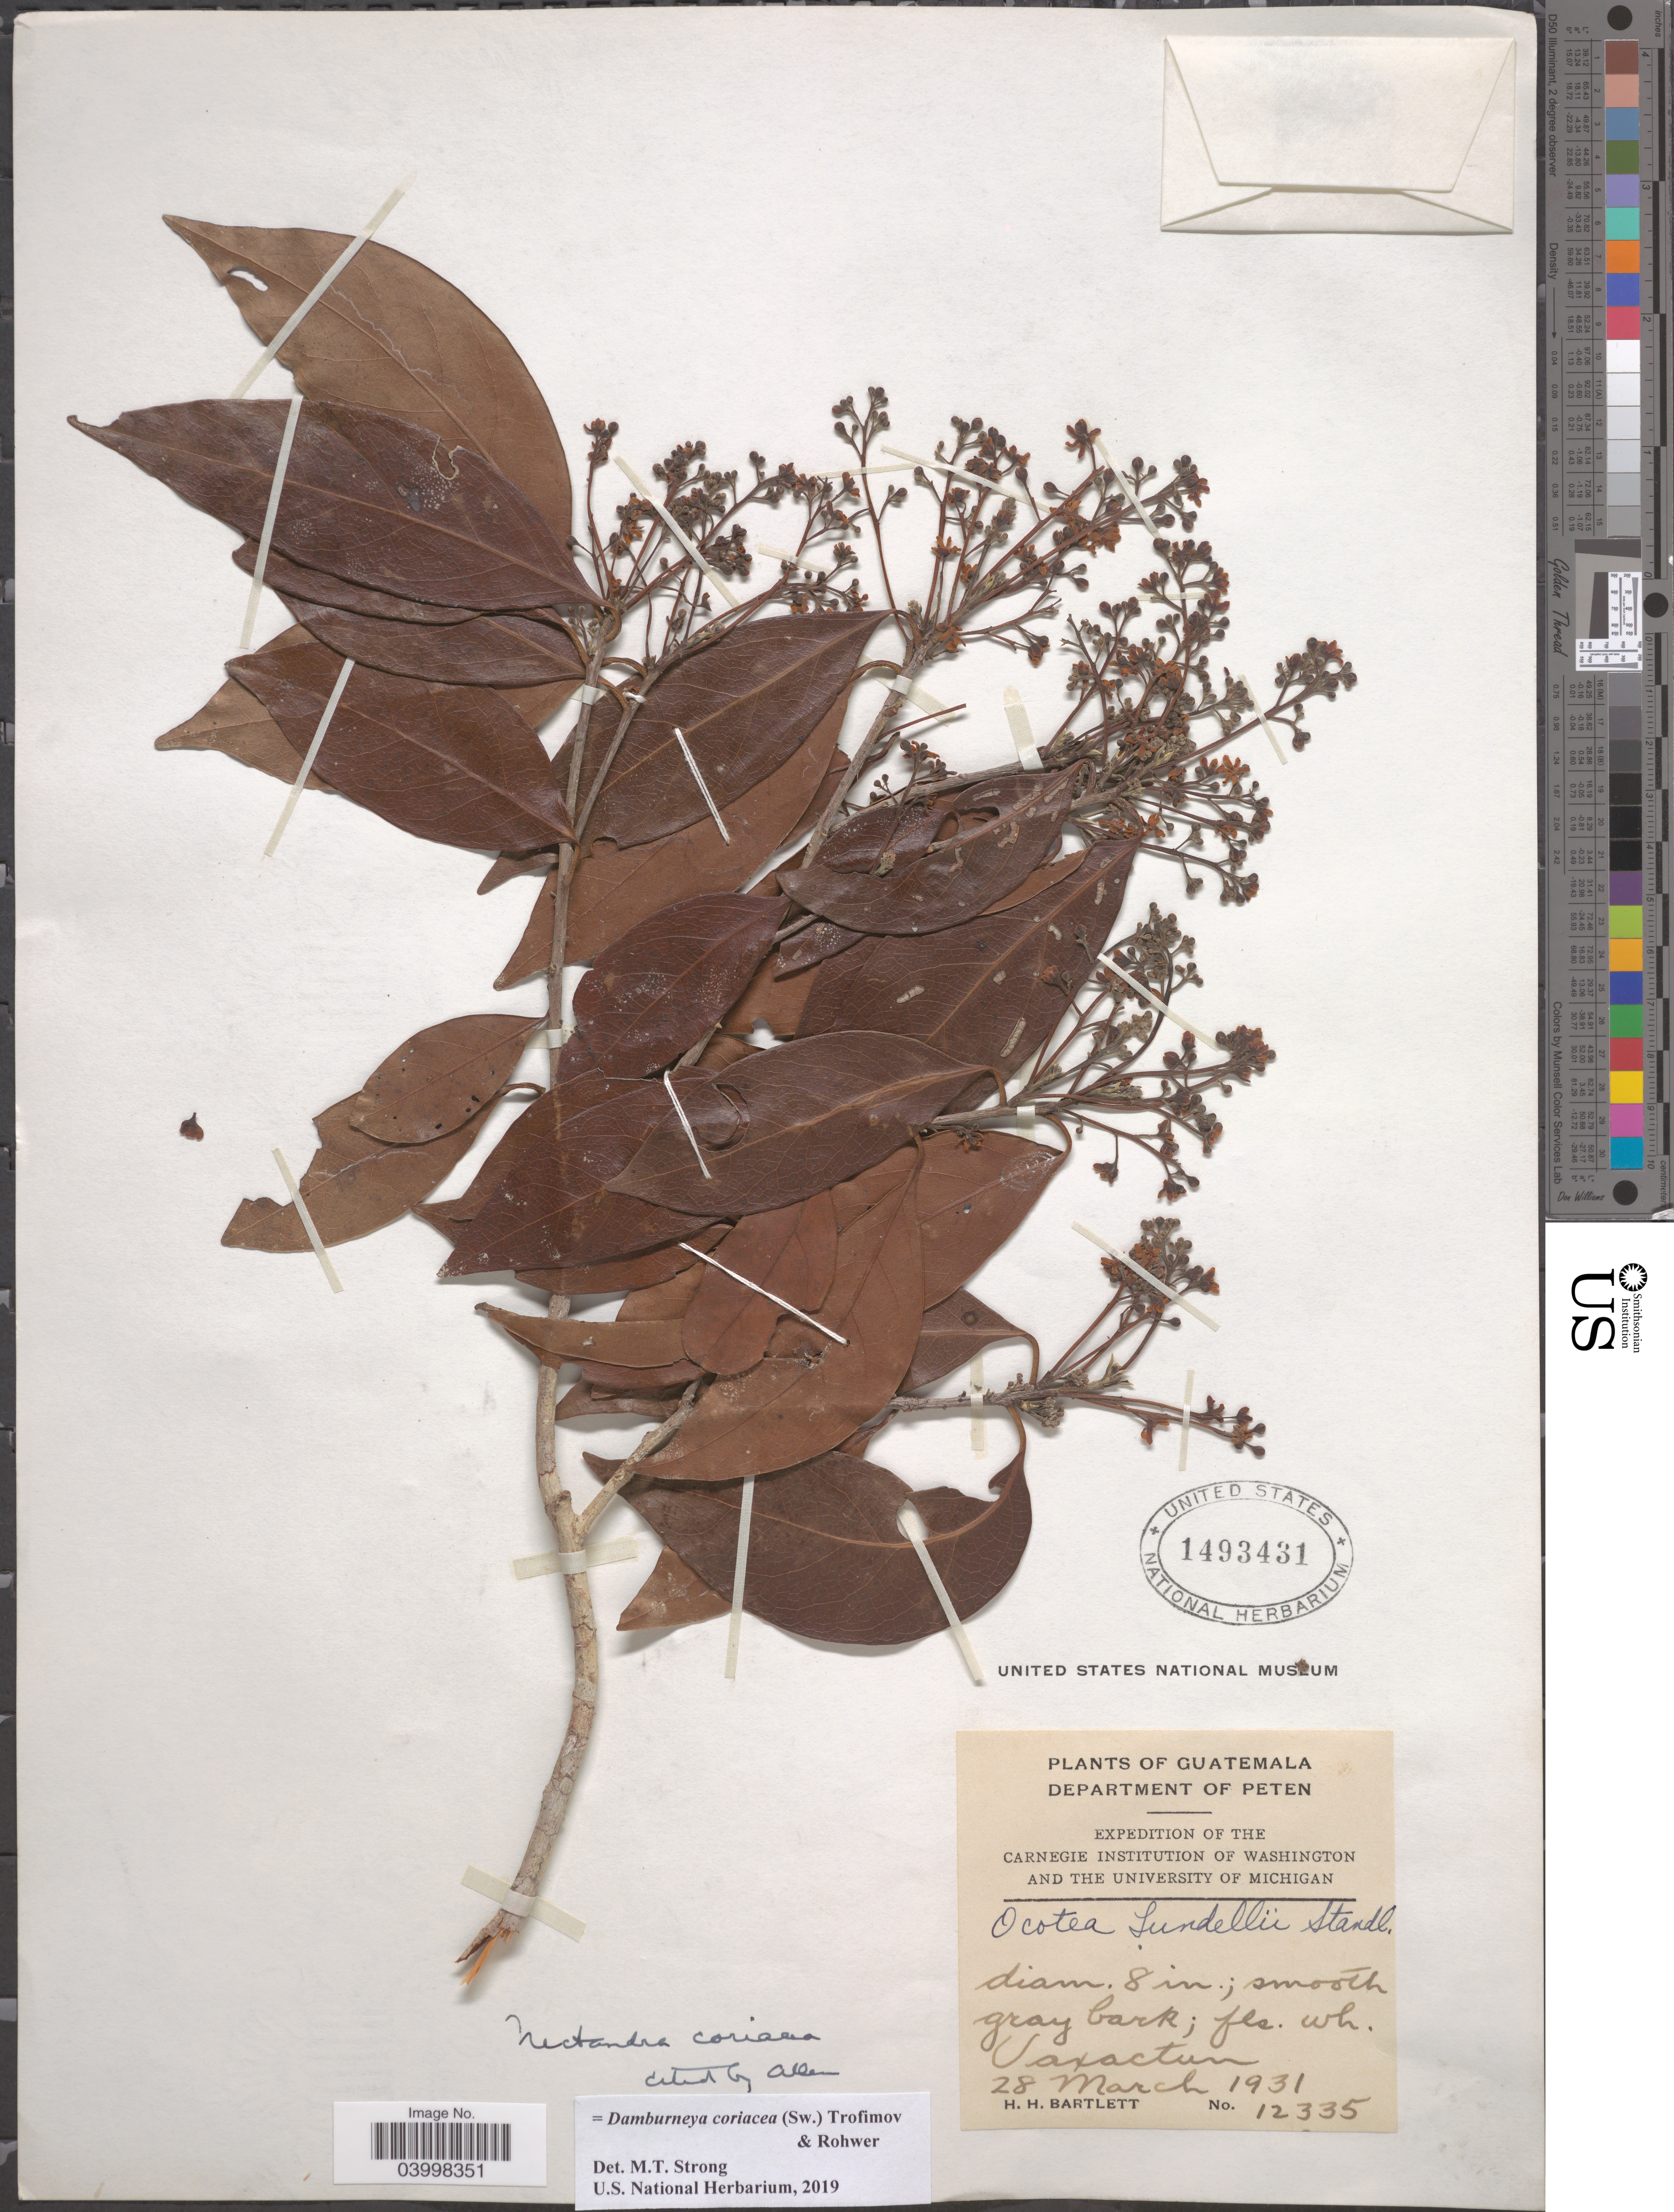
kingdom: Plantae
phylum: Tracheophyta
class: Magnoliopsida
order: Laurales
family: Lauraceae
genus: Damburneya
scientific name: Damburneya coriacea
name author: (Sw.) Trofimov & Rohwer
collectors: H. H. Bartlett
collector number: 12335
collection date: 1931-03-28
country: Guatemala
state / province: El Peten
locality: Department of Peten. Uaxactun.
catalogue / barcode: US 1493431